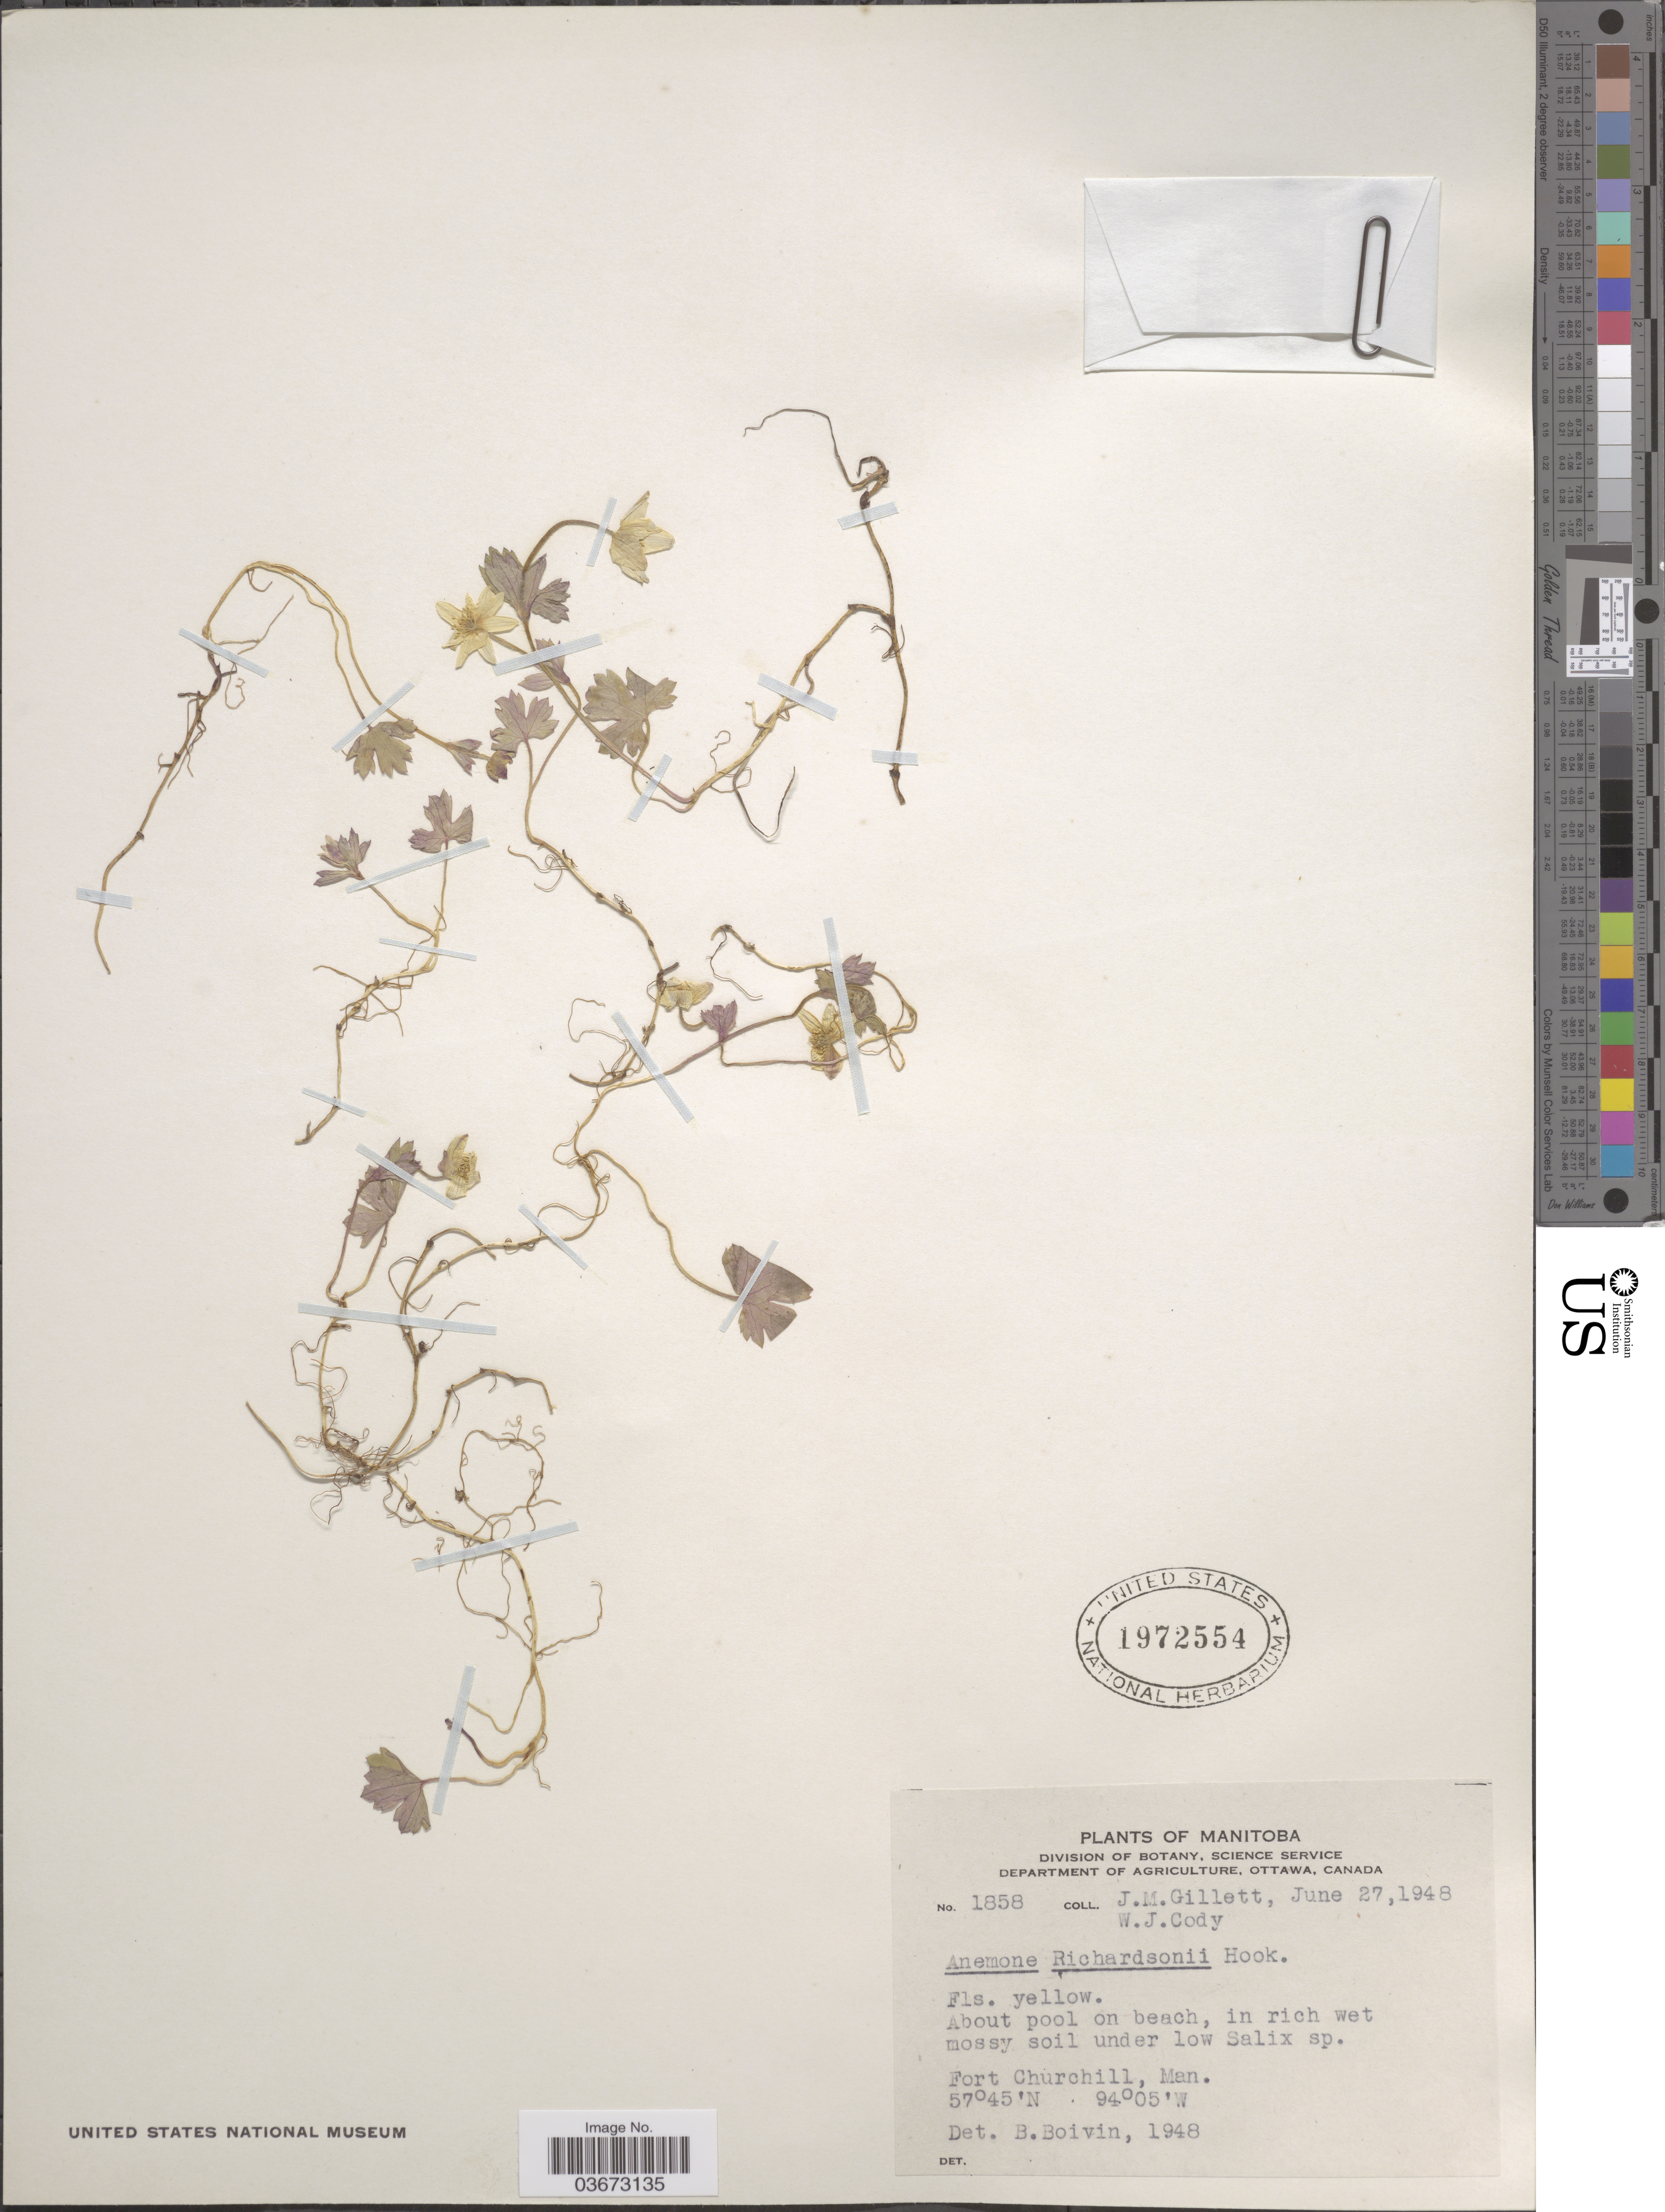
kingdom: Plantae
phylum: Tracheophyta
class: Magnoliopsida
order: Ranunculales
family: Ranunculaceae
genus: Anemone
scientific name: Anemone richardsonii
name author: Hook.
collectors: J. M. Gillett & W. Cody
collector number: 1858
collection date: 1948-06-27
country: Canada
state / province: Manitoba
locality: Fort Churchill.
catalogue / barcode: US 1972554